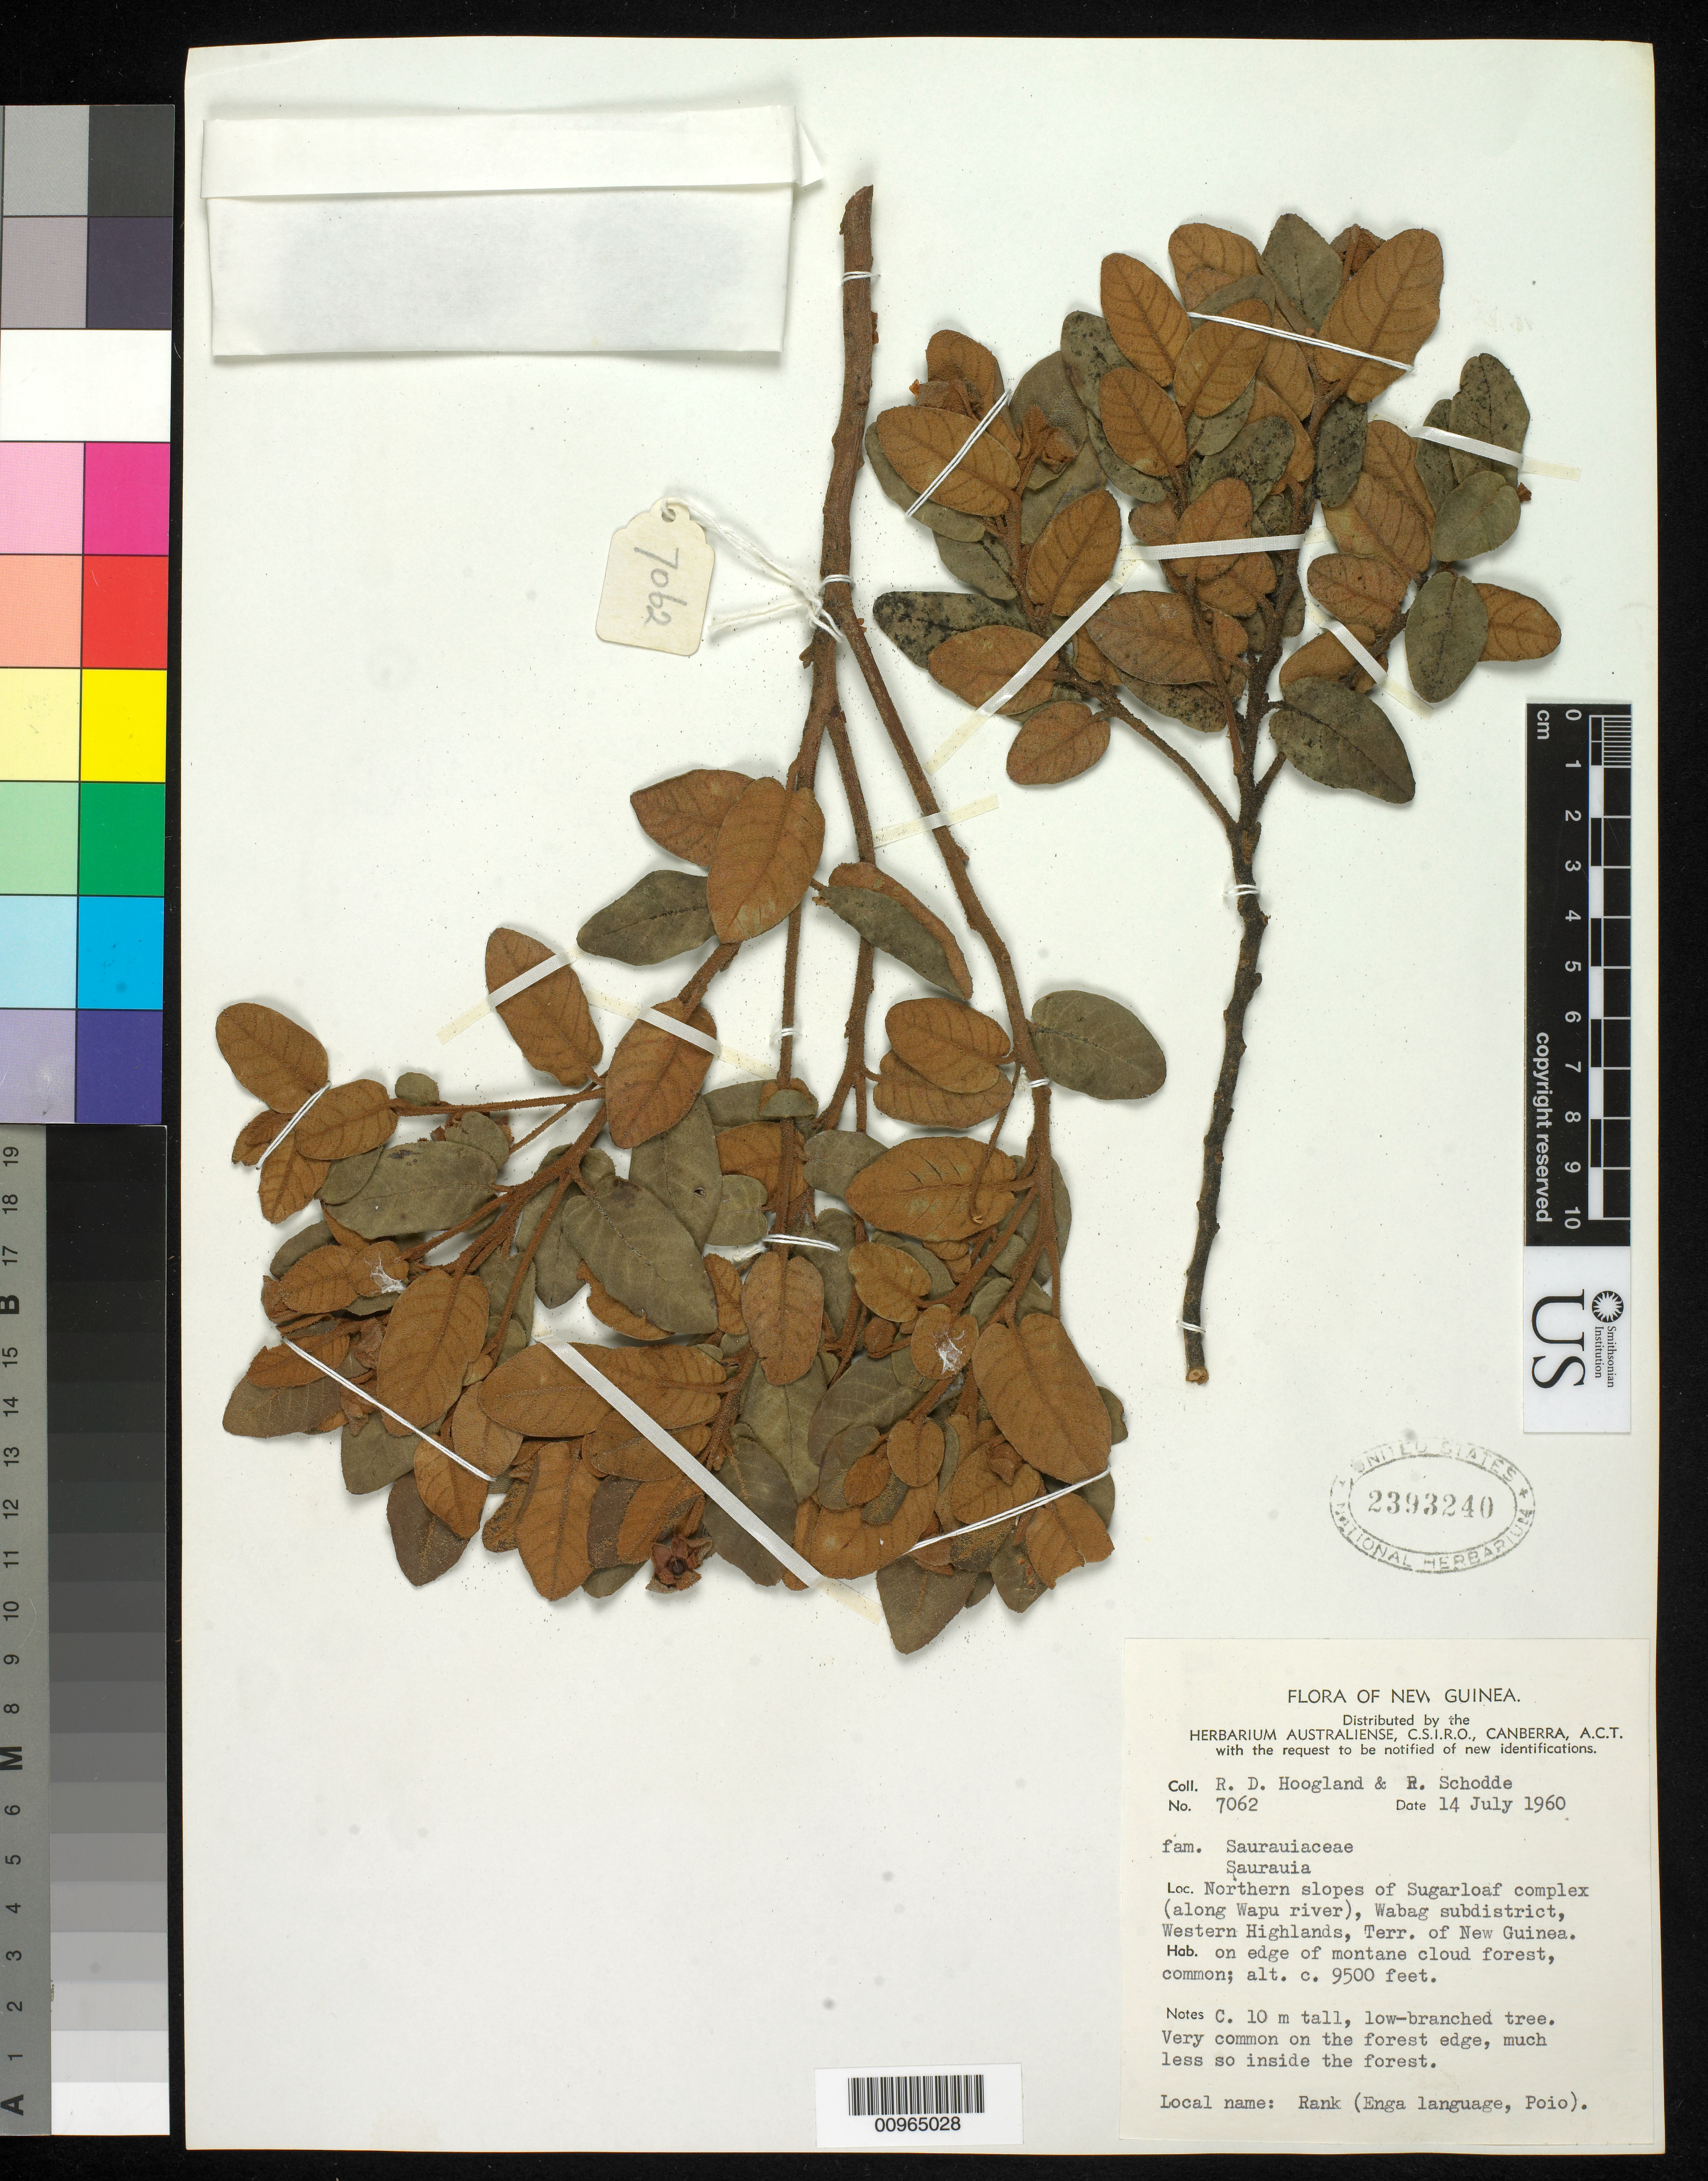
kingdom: Plantae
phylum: Tracheophyta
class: Magnoliopsida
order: Ericales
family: Actinidiaceae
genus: Saurauia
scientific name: Saurauia sp.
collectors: R. D. Hoogland & R. Schodde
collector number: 7062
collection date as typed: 14 Jul 1960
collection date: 1960-07-14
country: Papua New Guinea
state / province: Enga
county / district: Wabag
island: New Guinea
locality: Northern slopes of Sugarloaf complex (along Wapu river)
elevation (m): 2896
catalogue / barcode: US 2393240